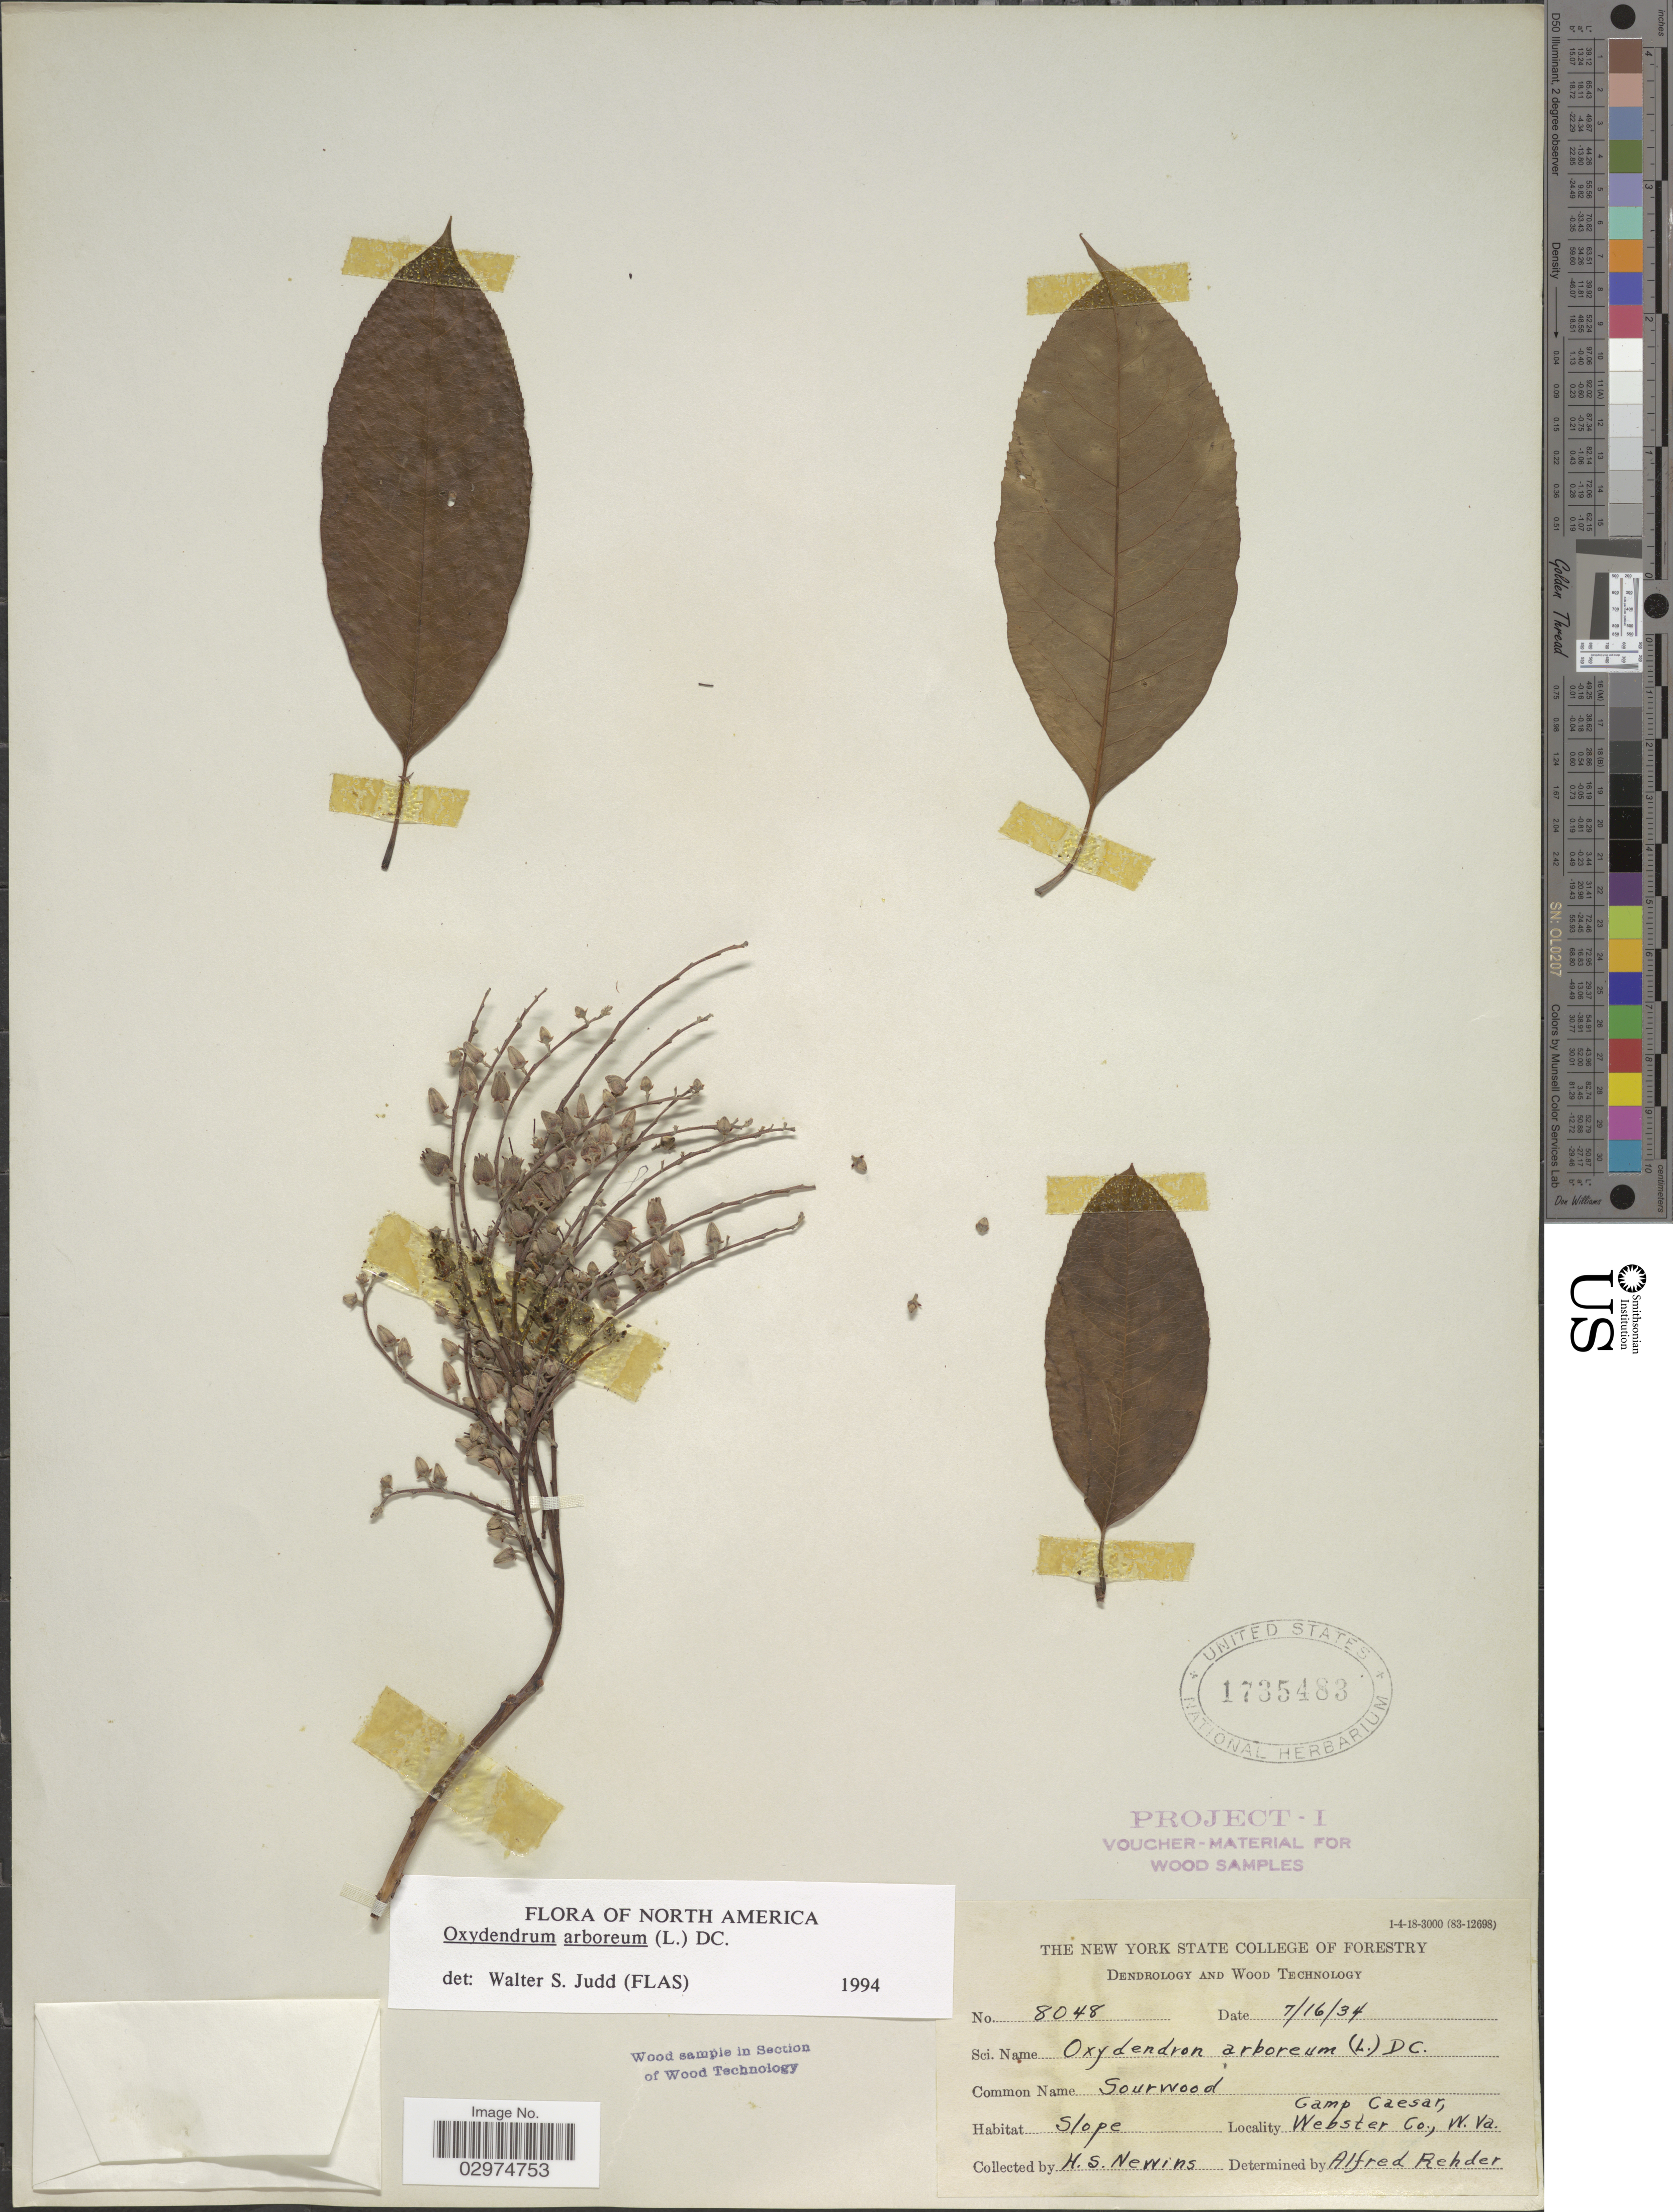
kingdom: Plantae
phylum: Tracheophyta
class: Magnoliopsida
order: Ericales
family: Ericaceae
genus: Oxydendrum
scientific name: Oxydendrum arboreum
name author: (L.) DC.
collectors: H. Newins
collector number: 8048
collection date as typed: Transcribed d/m/y: 16/7/34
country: United States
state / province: West Virginia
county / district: Webster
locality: Camp Caesar, Webster Co.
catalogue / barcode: US 1735483